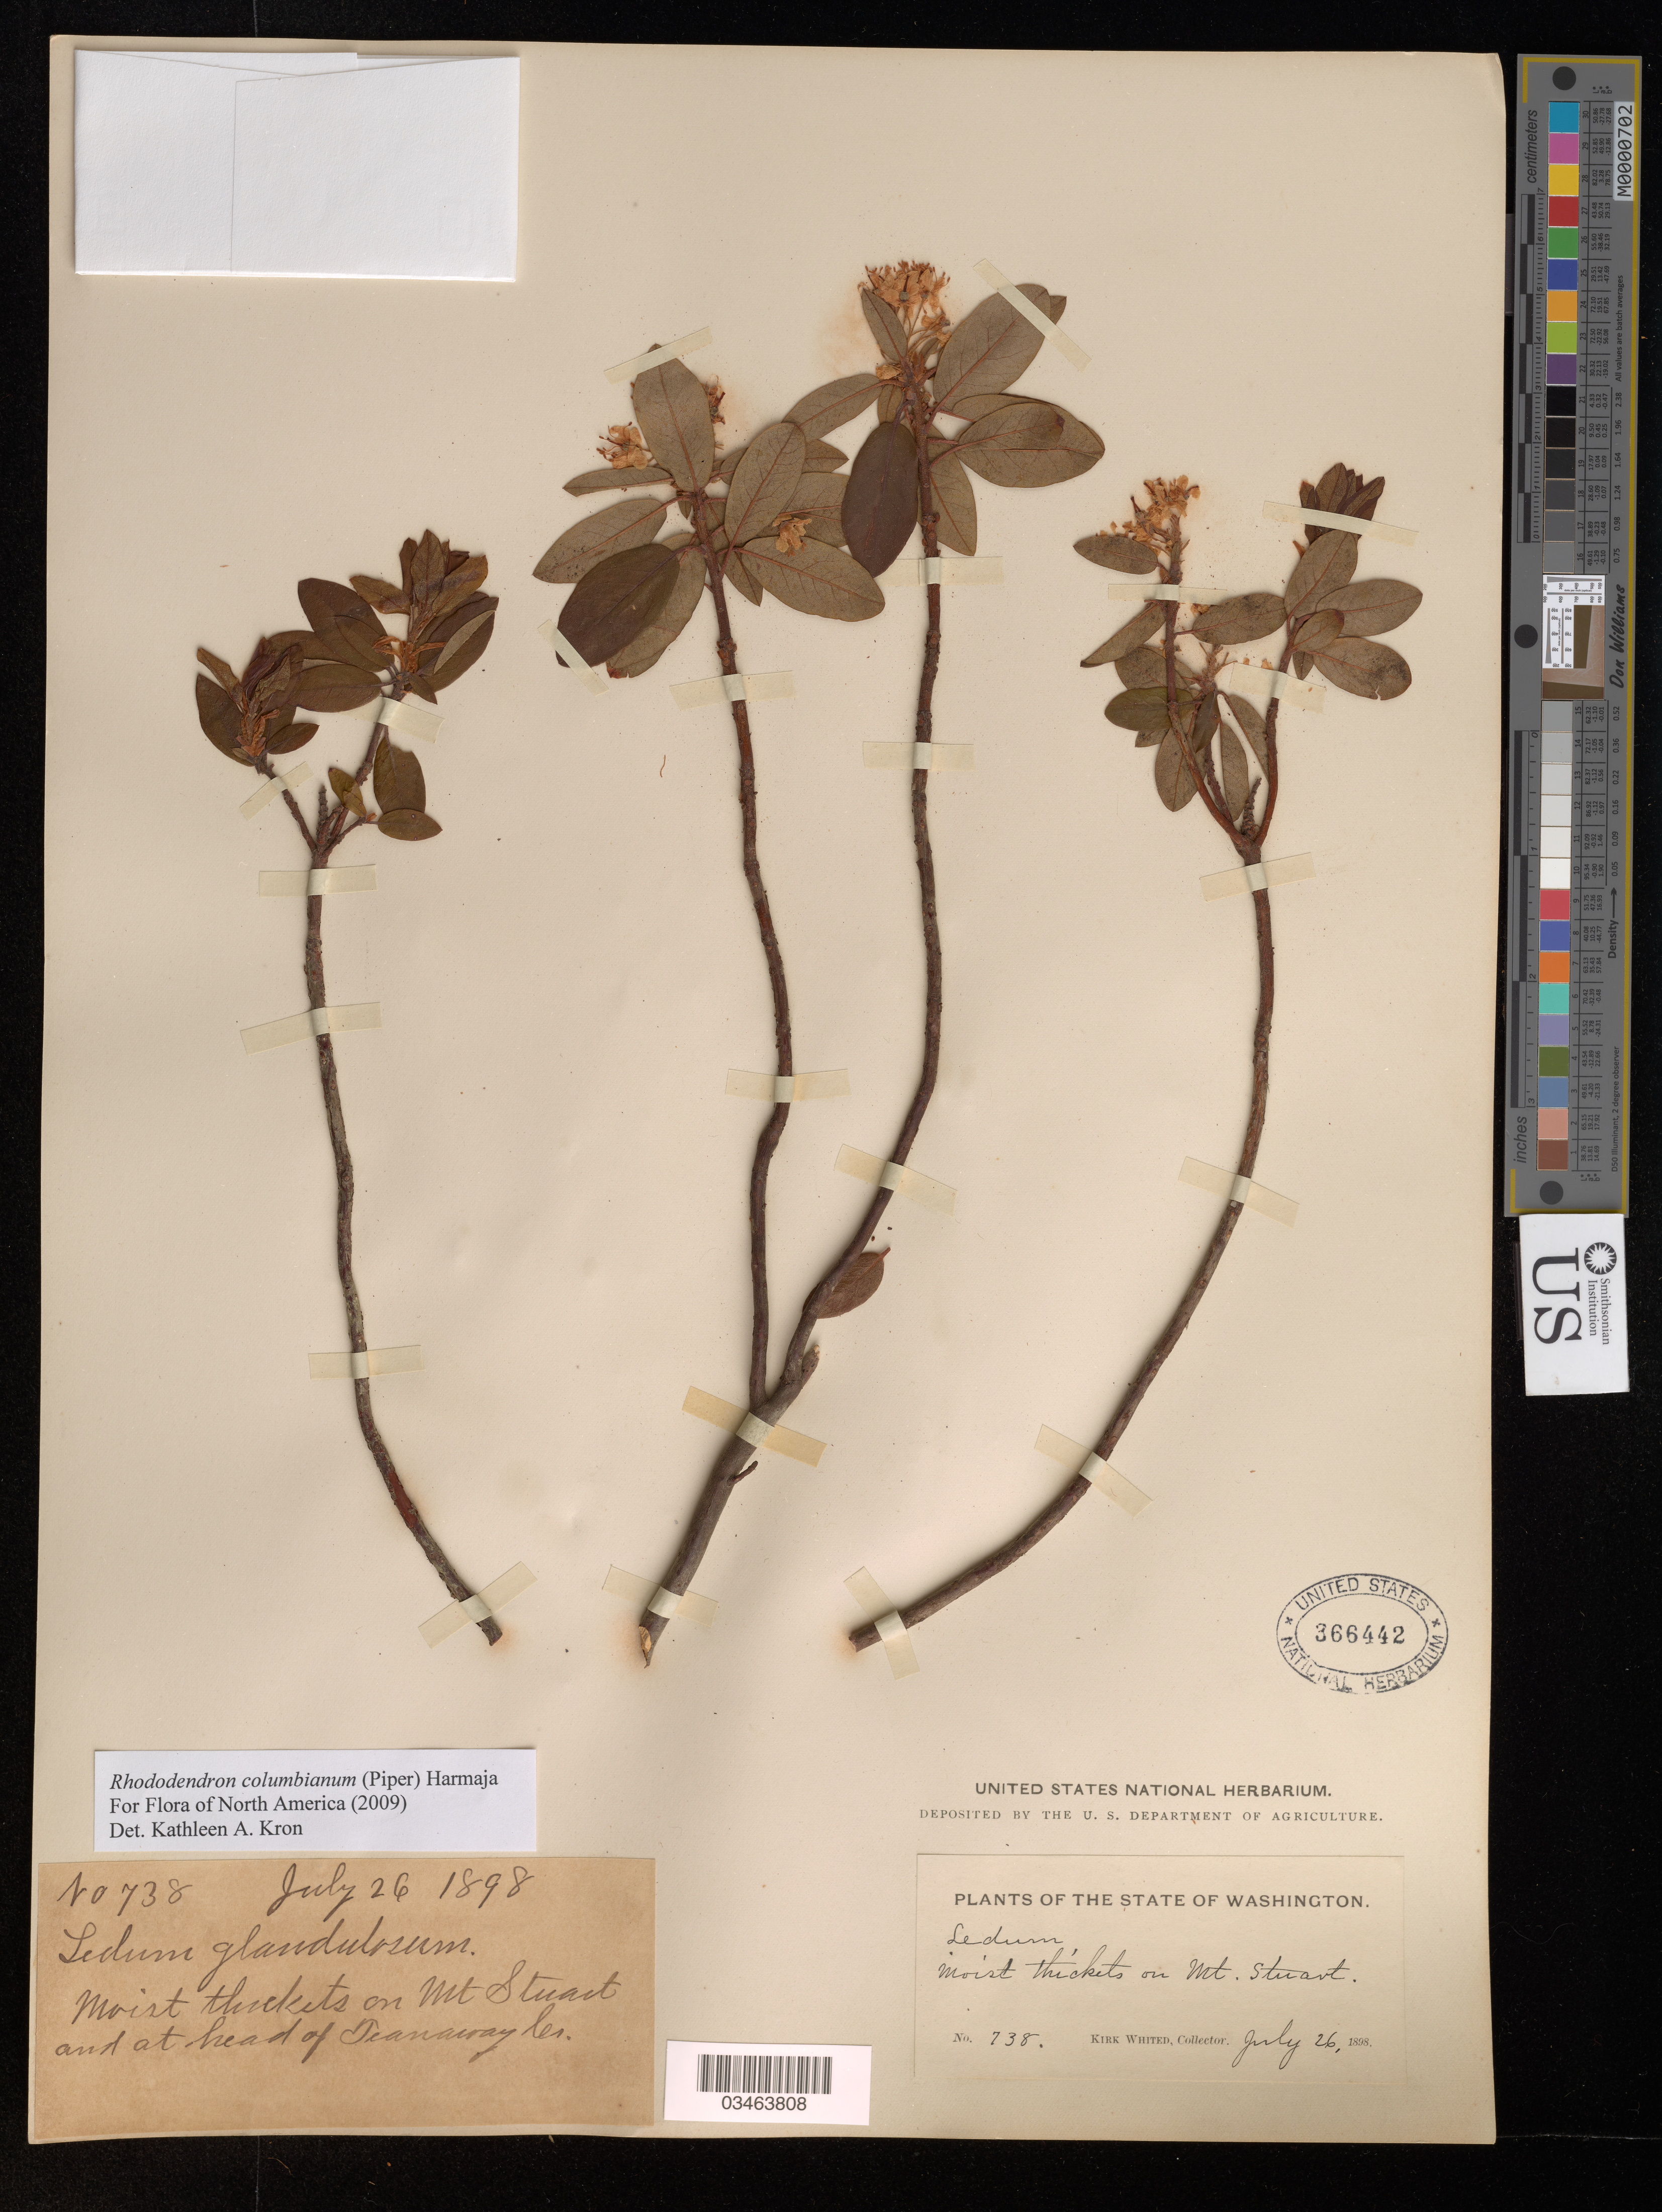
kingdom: Plantae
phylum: Tracheophyta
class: Magnoliopsida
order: Ericales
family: Ericaceae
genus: Rhododendron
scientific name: Rhododendron columbianum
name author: (Piper) Harmaja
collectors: K. Whited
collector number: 738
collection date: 1898-07-26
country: United States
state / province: Washington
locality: Moist thickets on Mt. Stuart and at head of Teanaway C.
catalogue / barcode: US 366442